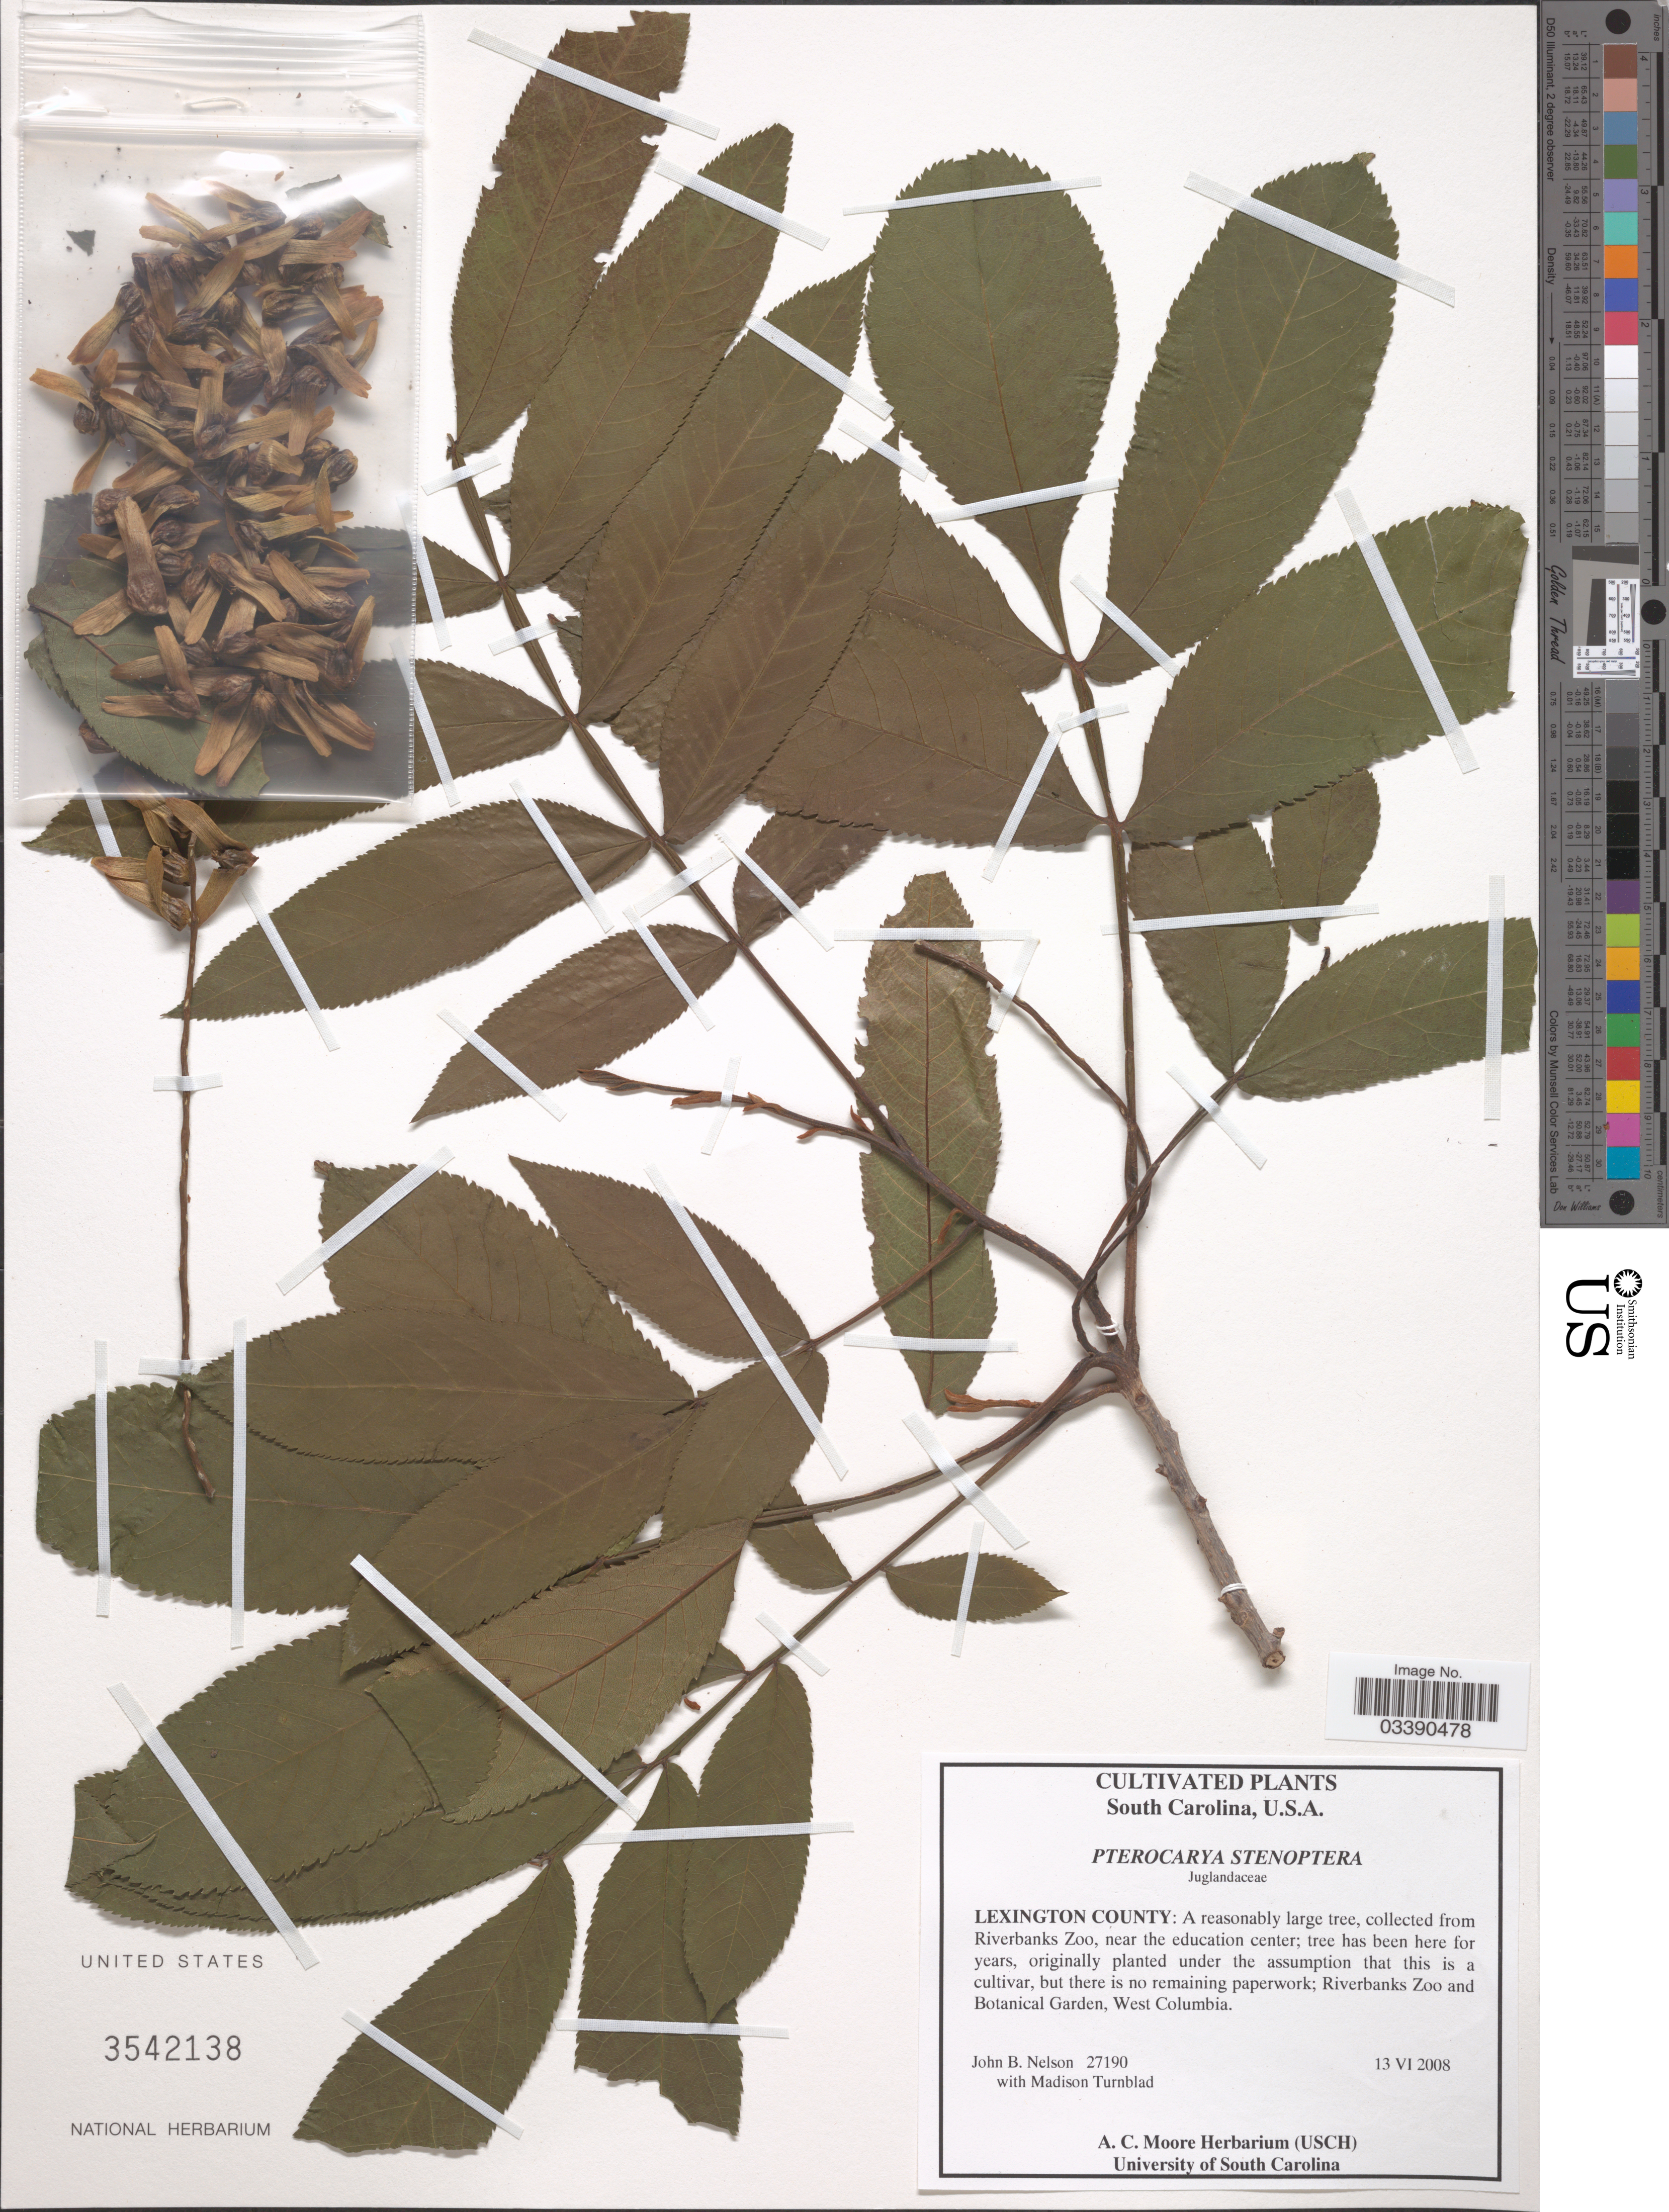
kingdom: Plantae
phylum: Tracheophyta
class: Magnoliopsida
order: Fagales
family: Juglandaceae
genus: Pterocarya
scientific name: Pterocarya stenoptera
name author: C. DC.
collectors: J. B. Nelson & M. Turnblad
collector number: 27190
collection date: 2008-06-13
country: United States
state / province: South Carolina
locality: Lexington County: Riverbanks Zoo and Botanical Garden, West Columbia.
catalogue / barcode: US 3542138